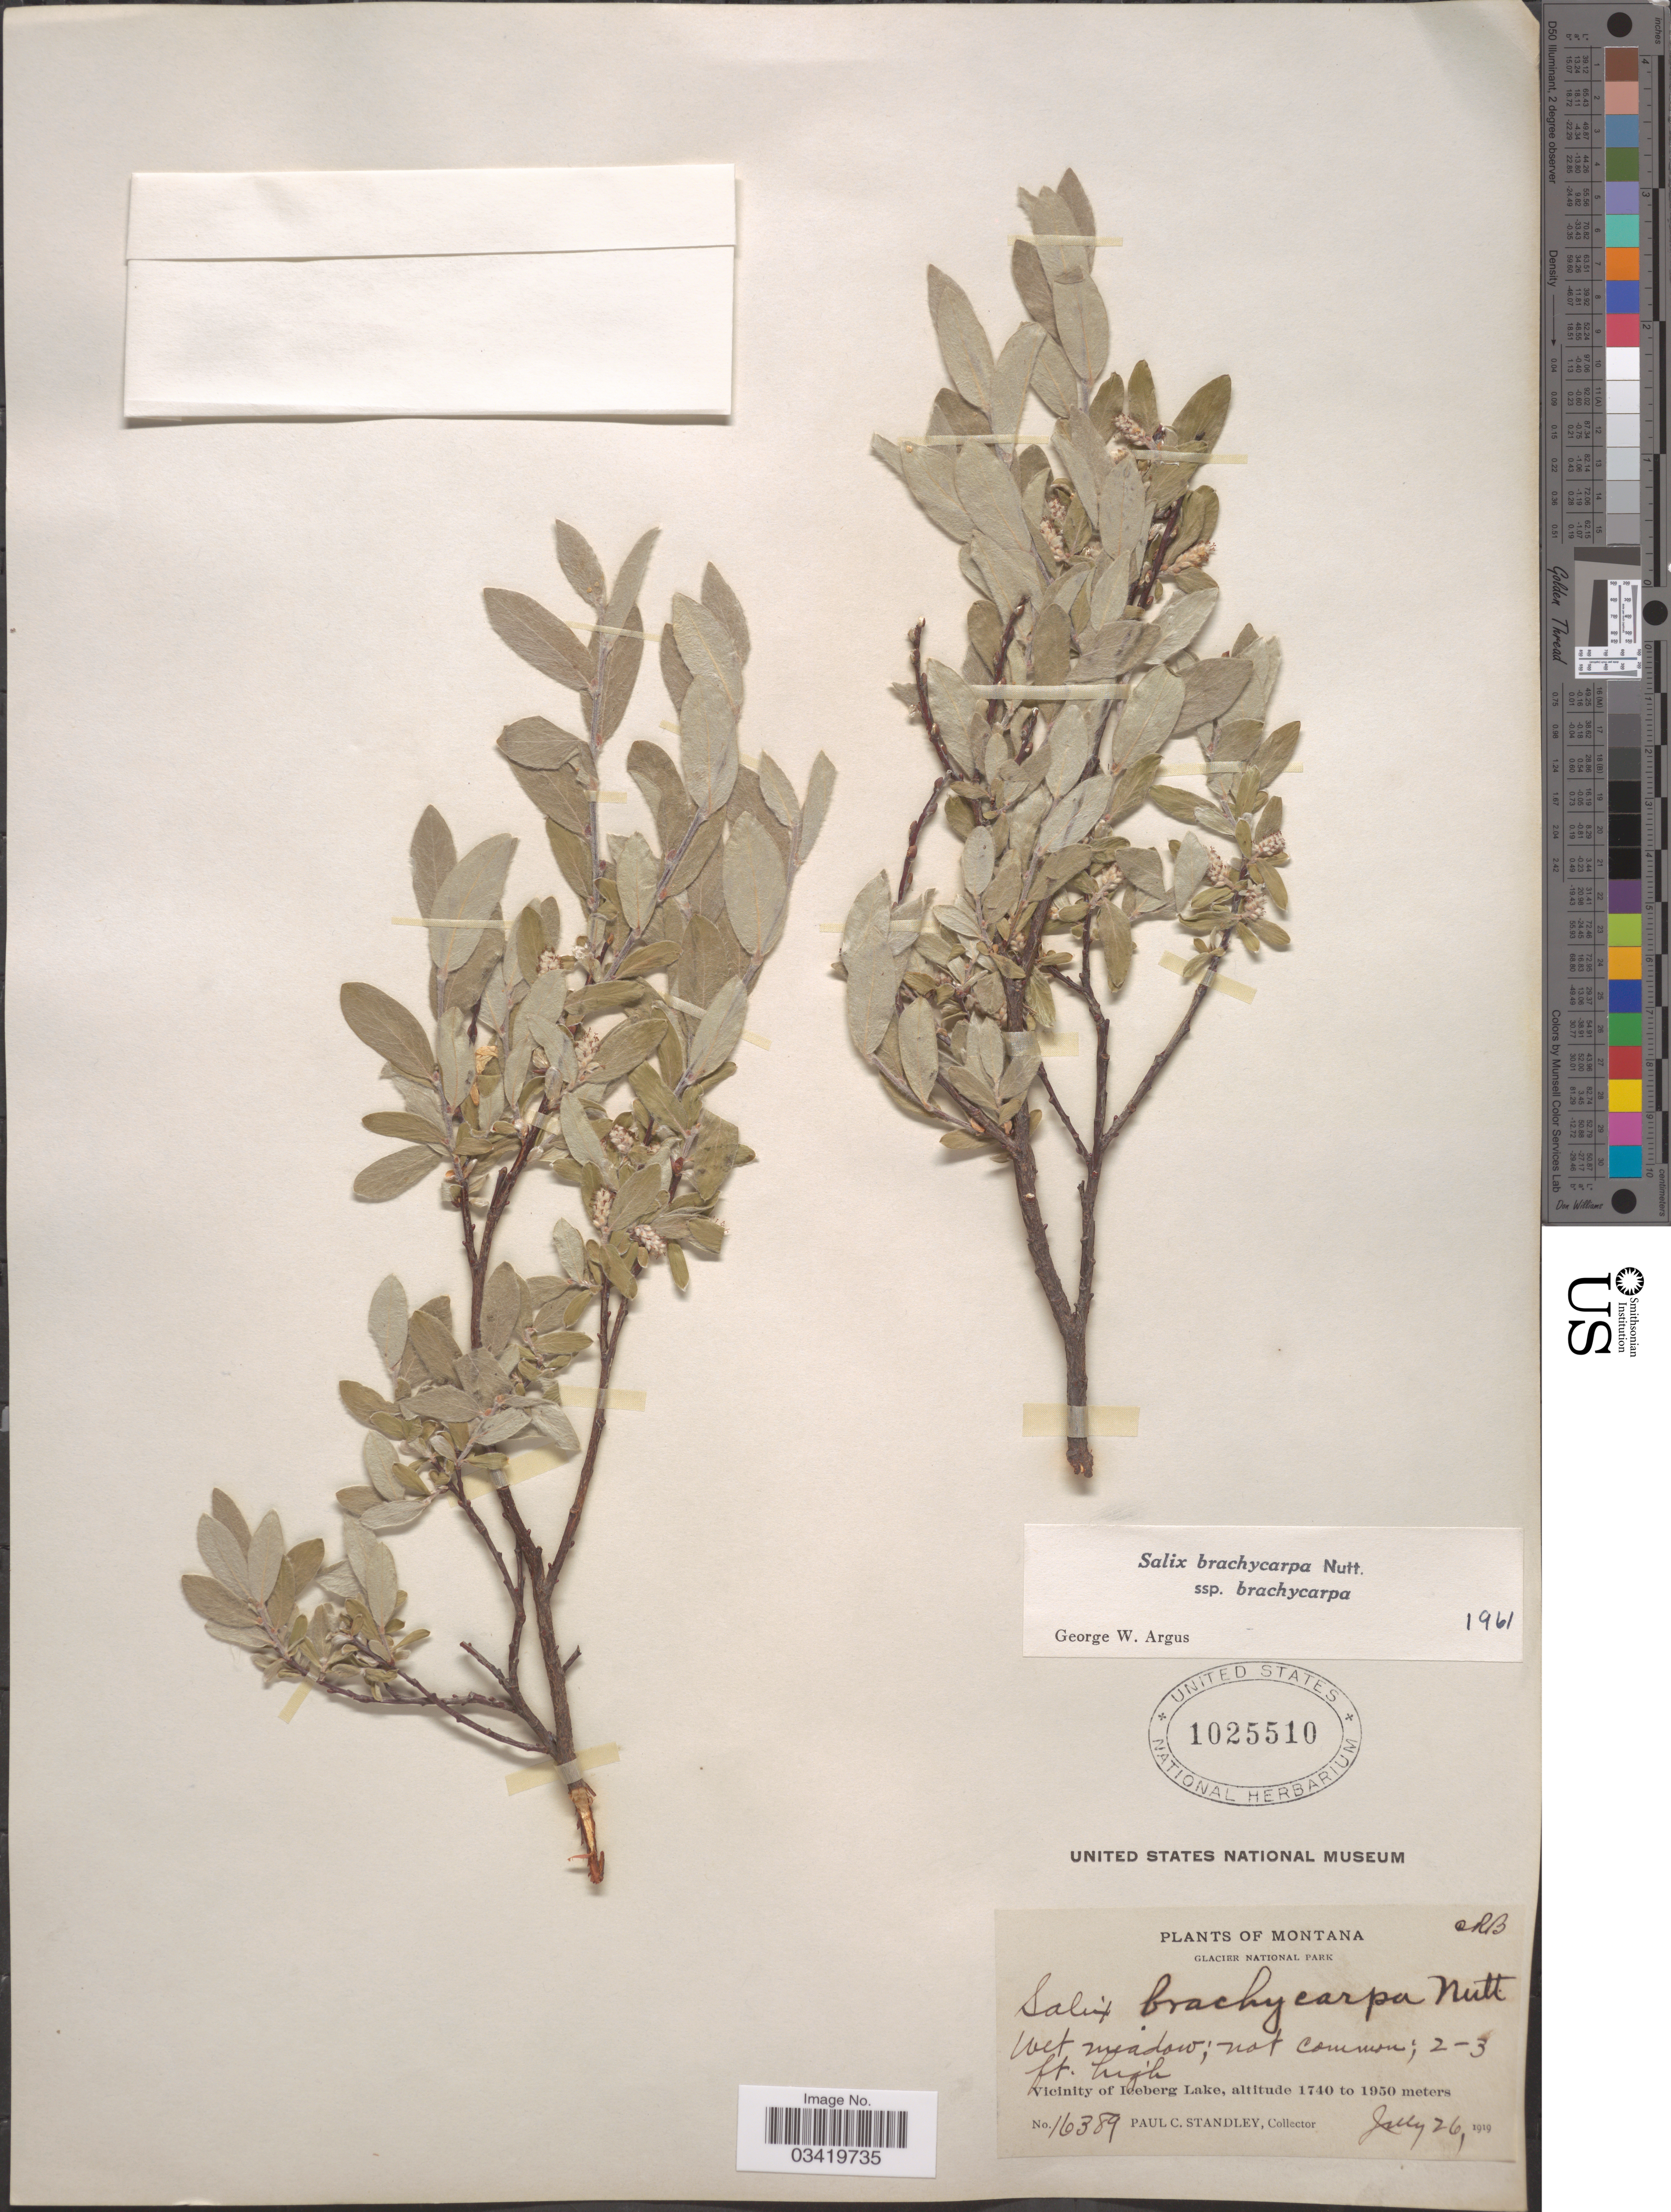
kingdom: Plantae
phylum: Tracheophyta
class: Magnoliopsida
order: Malpighiales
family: Salicaceae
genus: Salix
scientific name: Salix brachycarpa subsp. brachycarpa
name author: Nutt.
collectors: P. C. Standley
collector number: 16389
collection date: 1919-07-26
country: United States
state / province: Montana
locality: Glacier National Park. Vicinity of Iceberg Lake.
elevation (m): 1740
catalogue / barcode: US 1025510